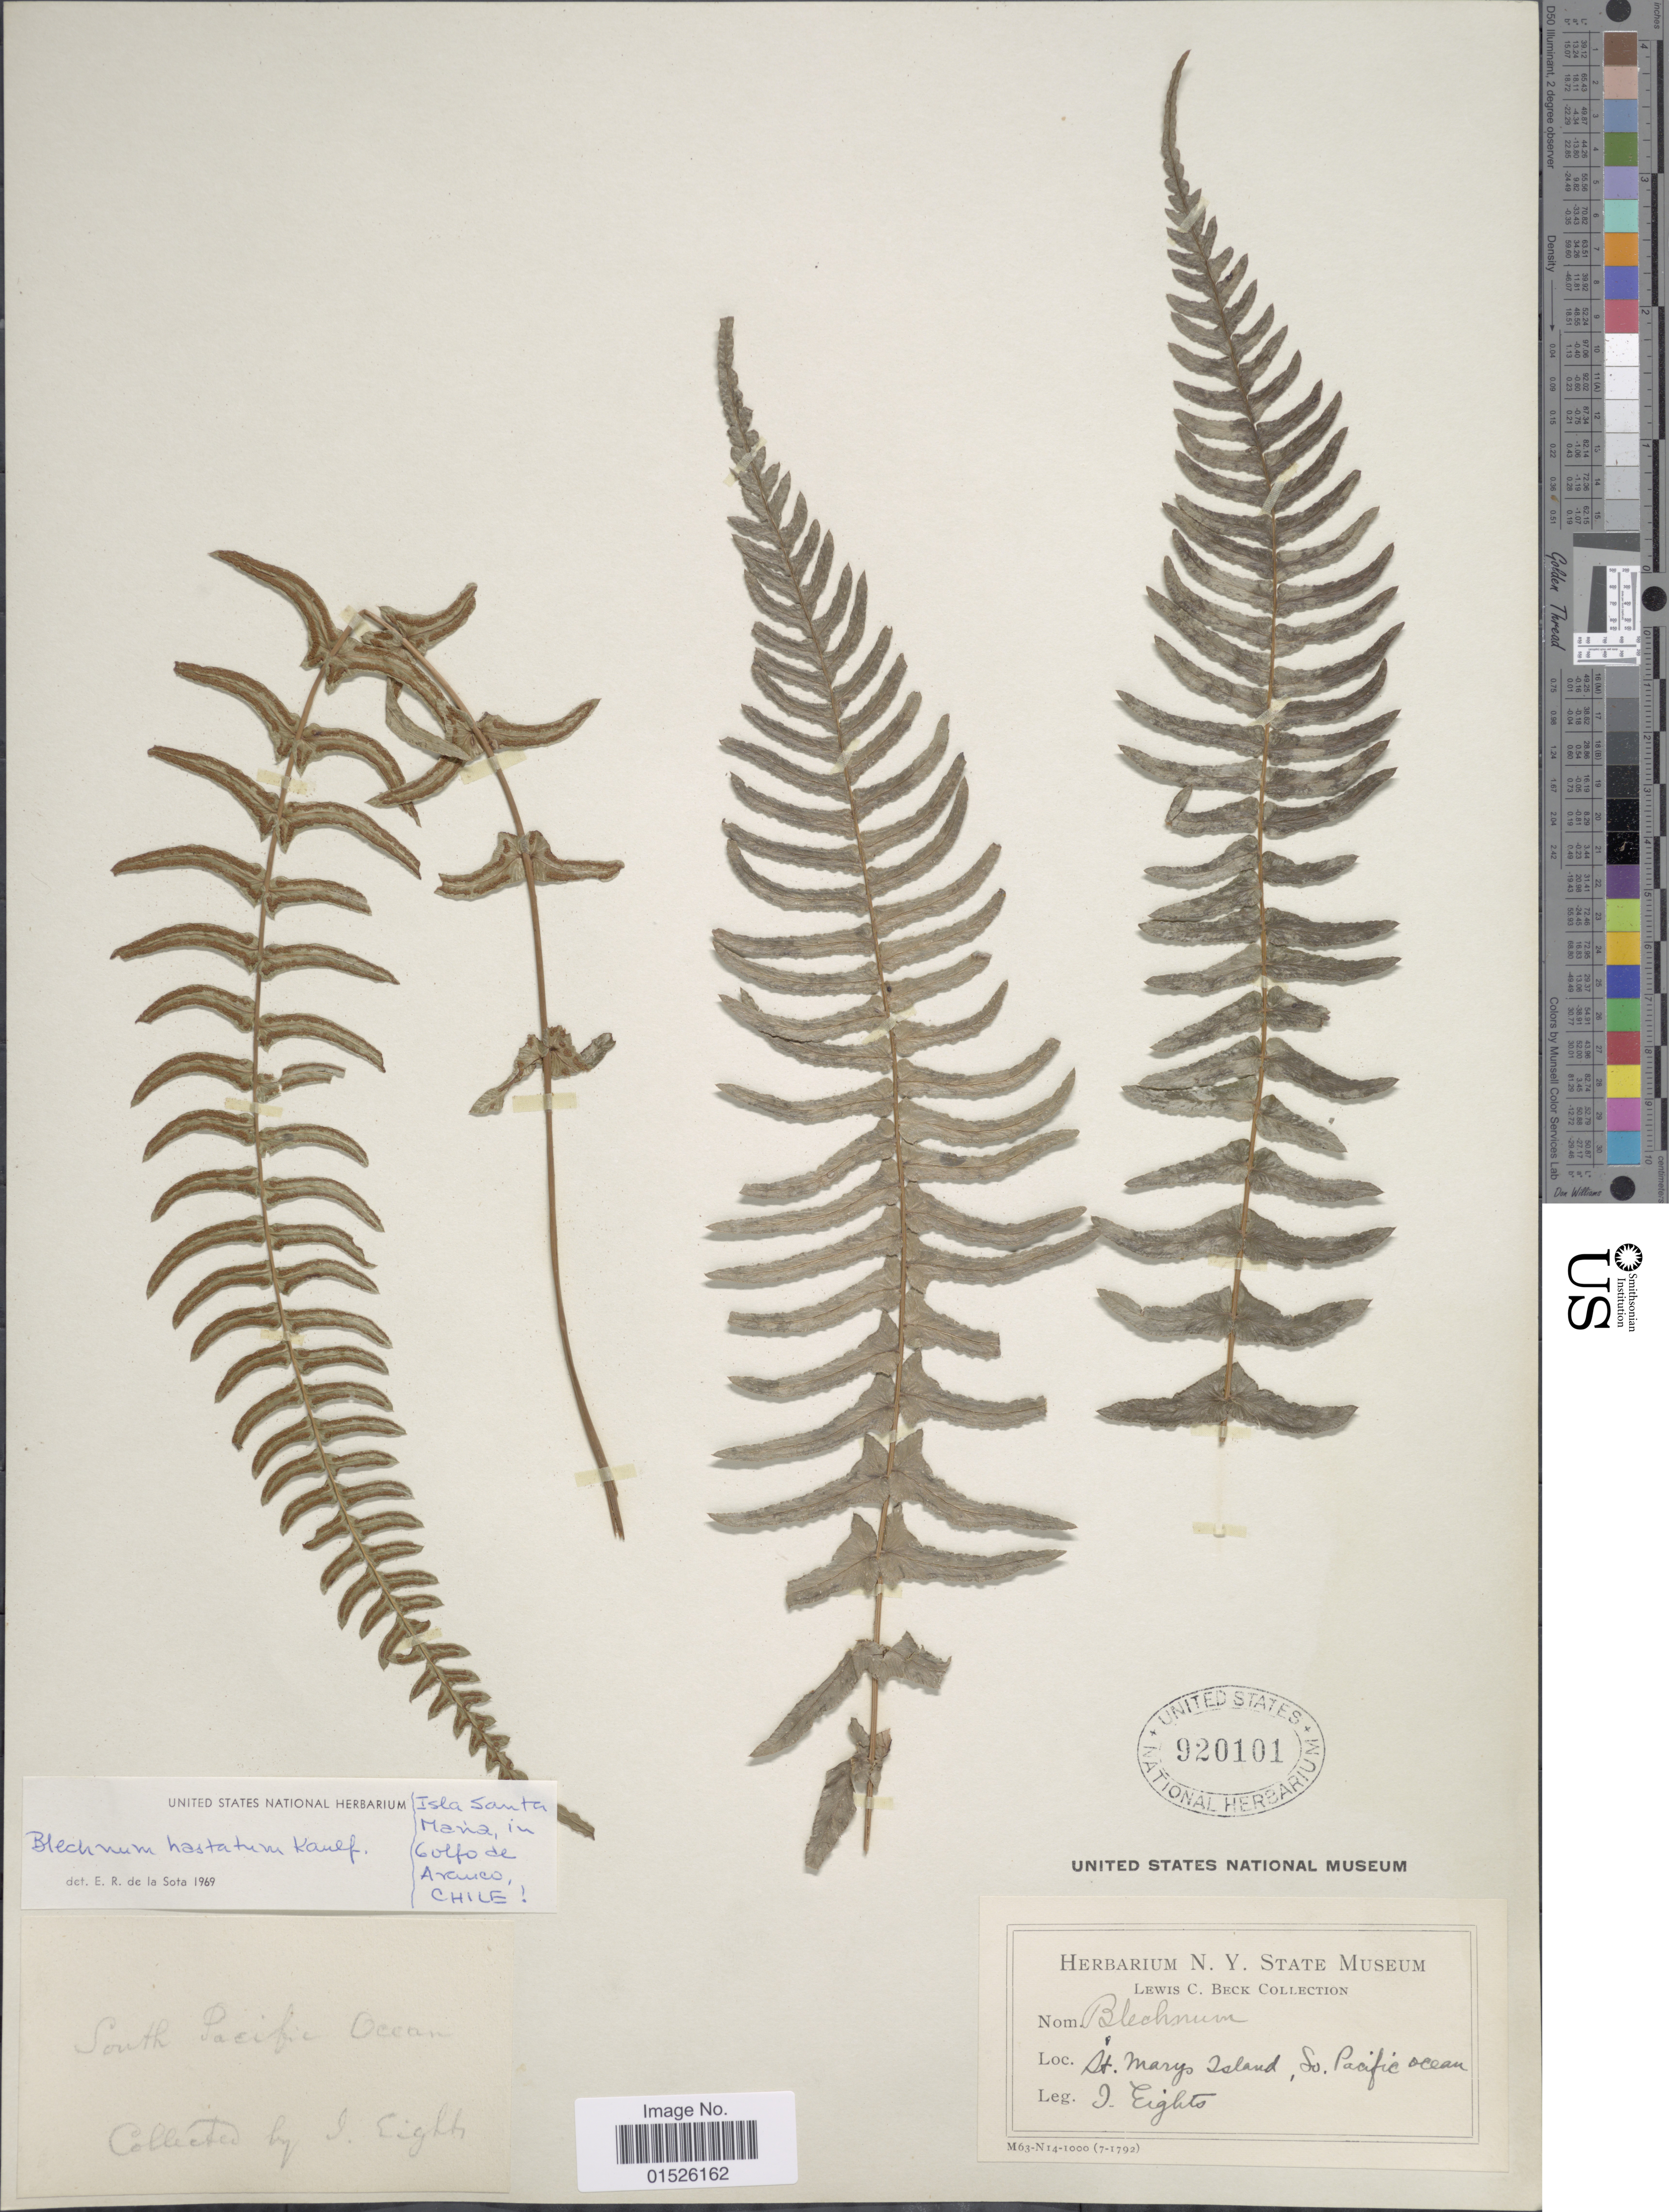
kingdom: Plantae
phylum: Tracheophyta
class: Polypodiopsida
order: Polypodiales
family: Blechnaceae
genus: Blechnum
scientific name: Blechnum hastatum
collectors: J. Eights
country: Chile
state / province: Bio-Bío (VIII)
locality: St, Marys Island, South Pacific Ocean.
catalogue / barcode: US 920101